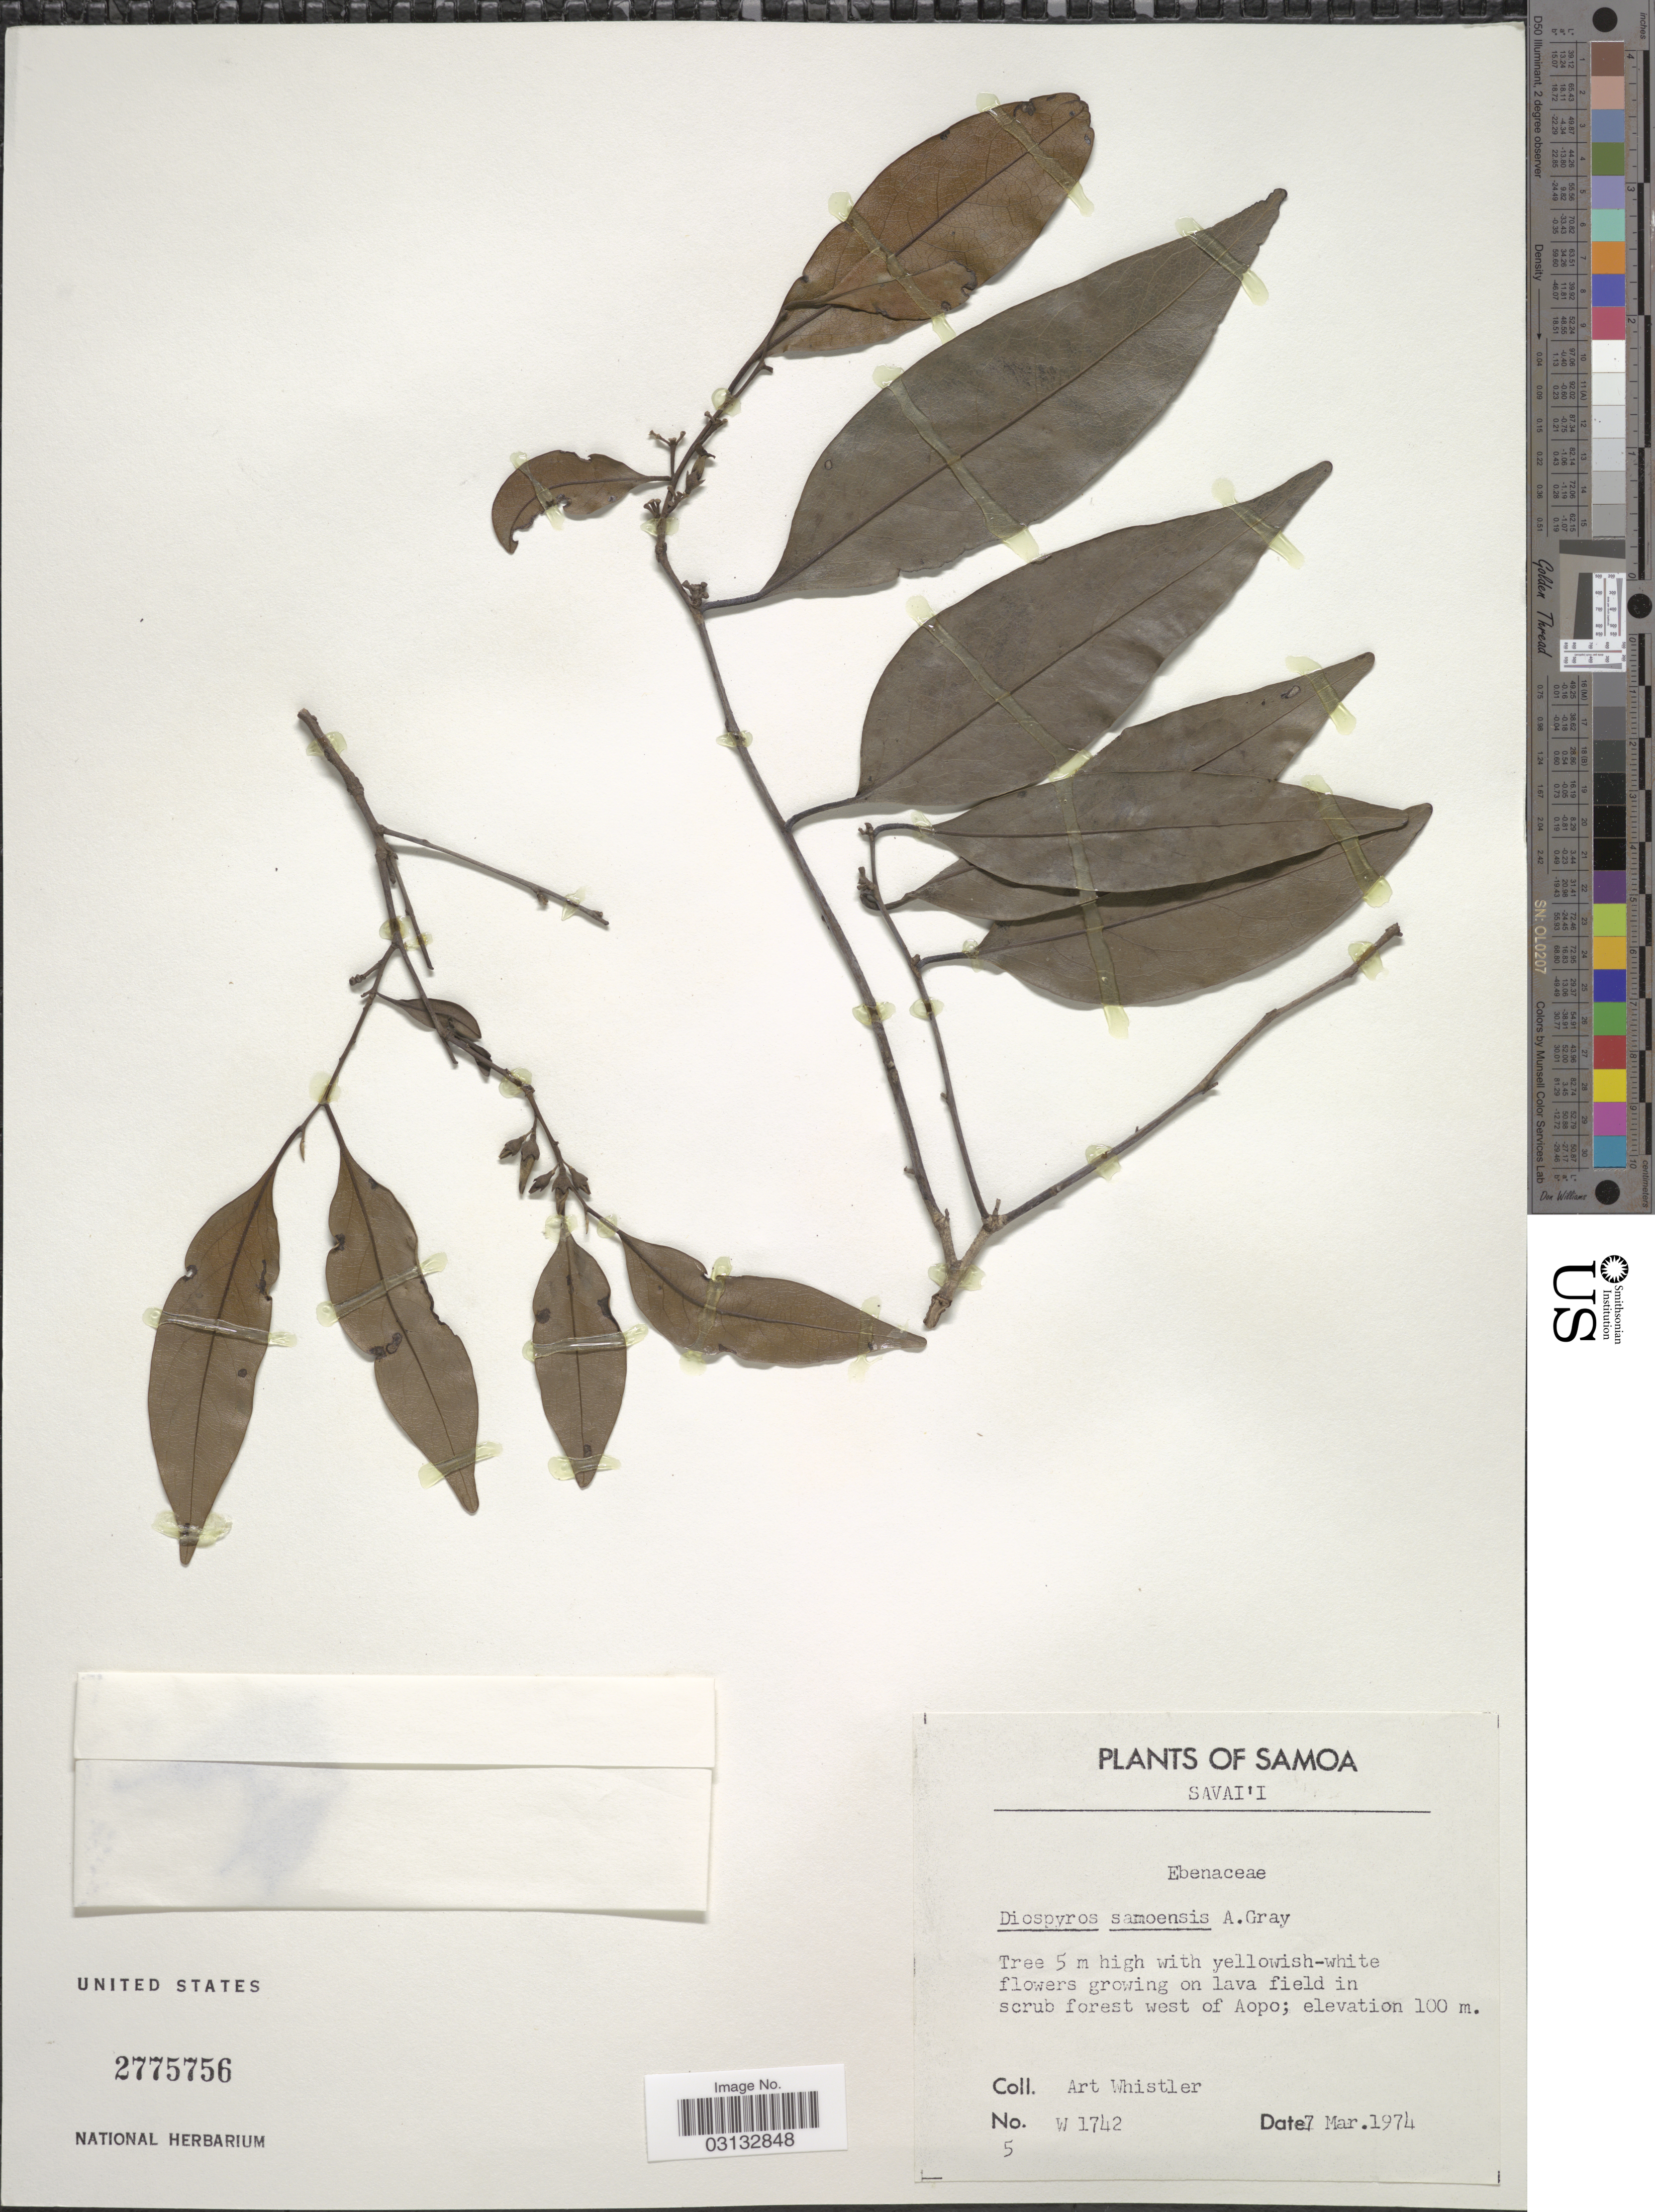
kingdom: Plantae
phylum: Tracheophyta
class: Magnoliopsida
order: Ericales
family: Ebenaceae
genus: Diospyros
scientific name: Diospyros samoensis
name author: A. Gray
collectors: A. Whistler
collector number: W1742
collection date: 1974-03-07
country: Samoa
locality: Samoa, Savai'i, growing on lava field in scrub forest west of Aopo.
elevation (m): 100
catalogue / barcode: US 2775756